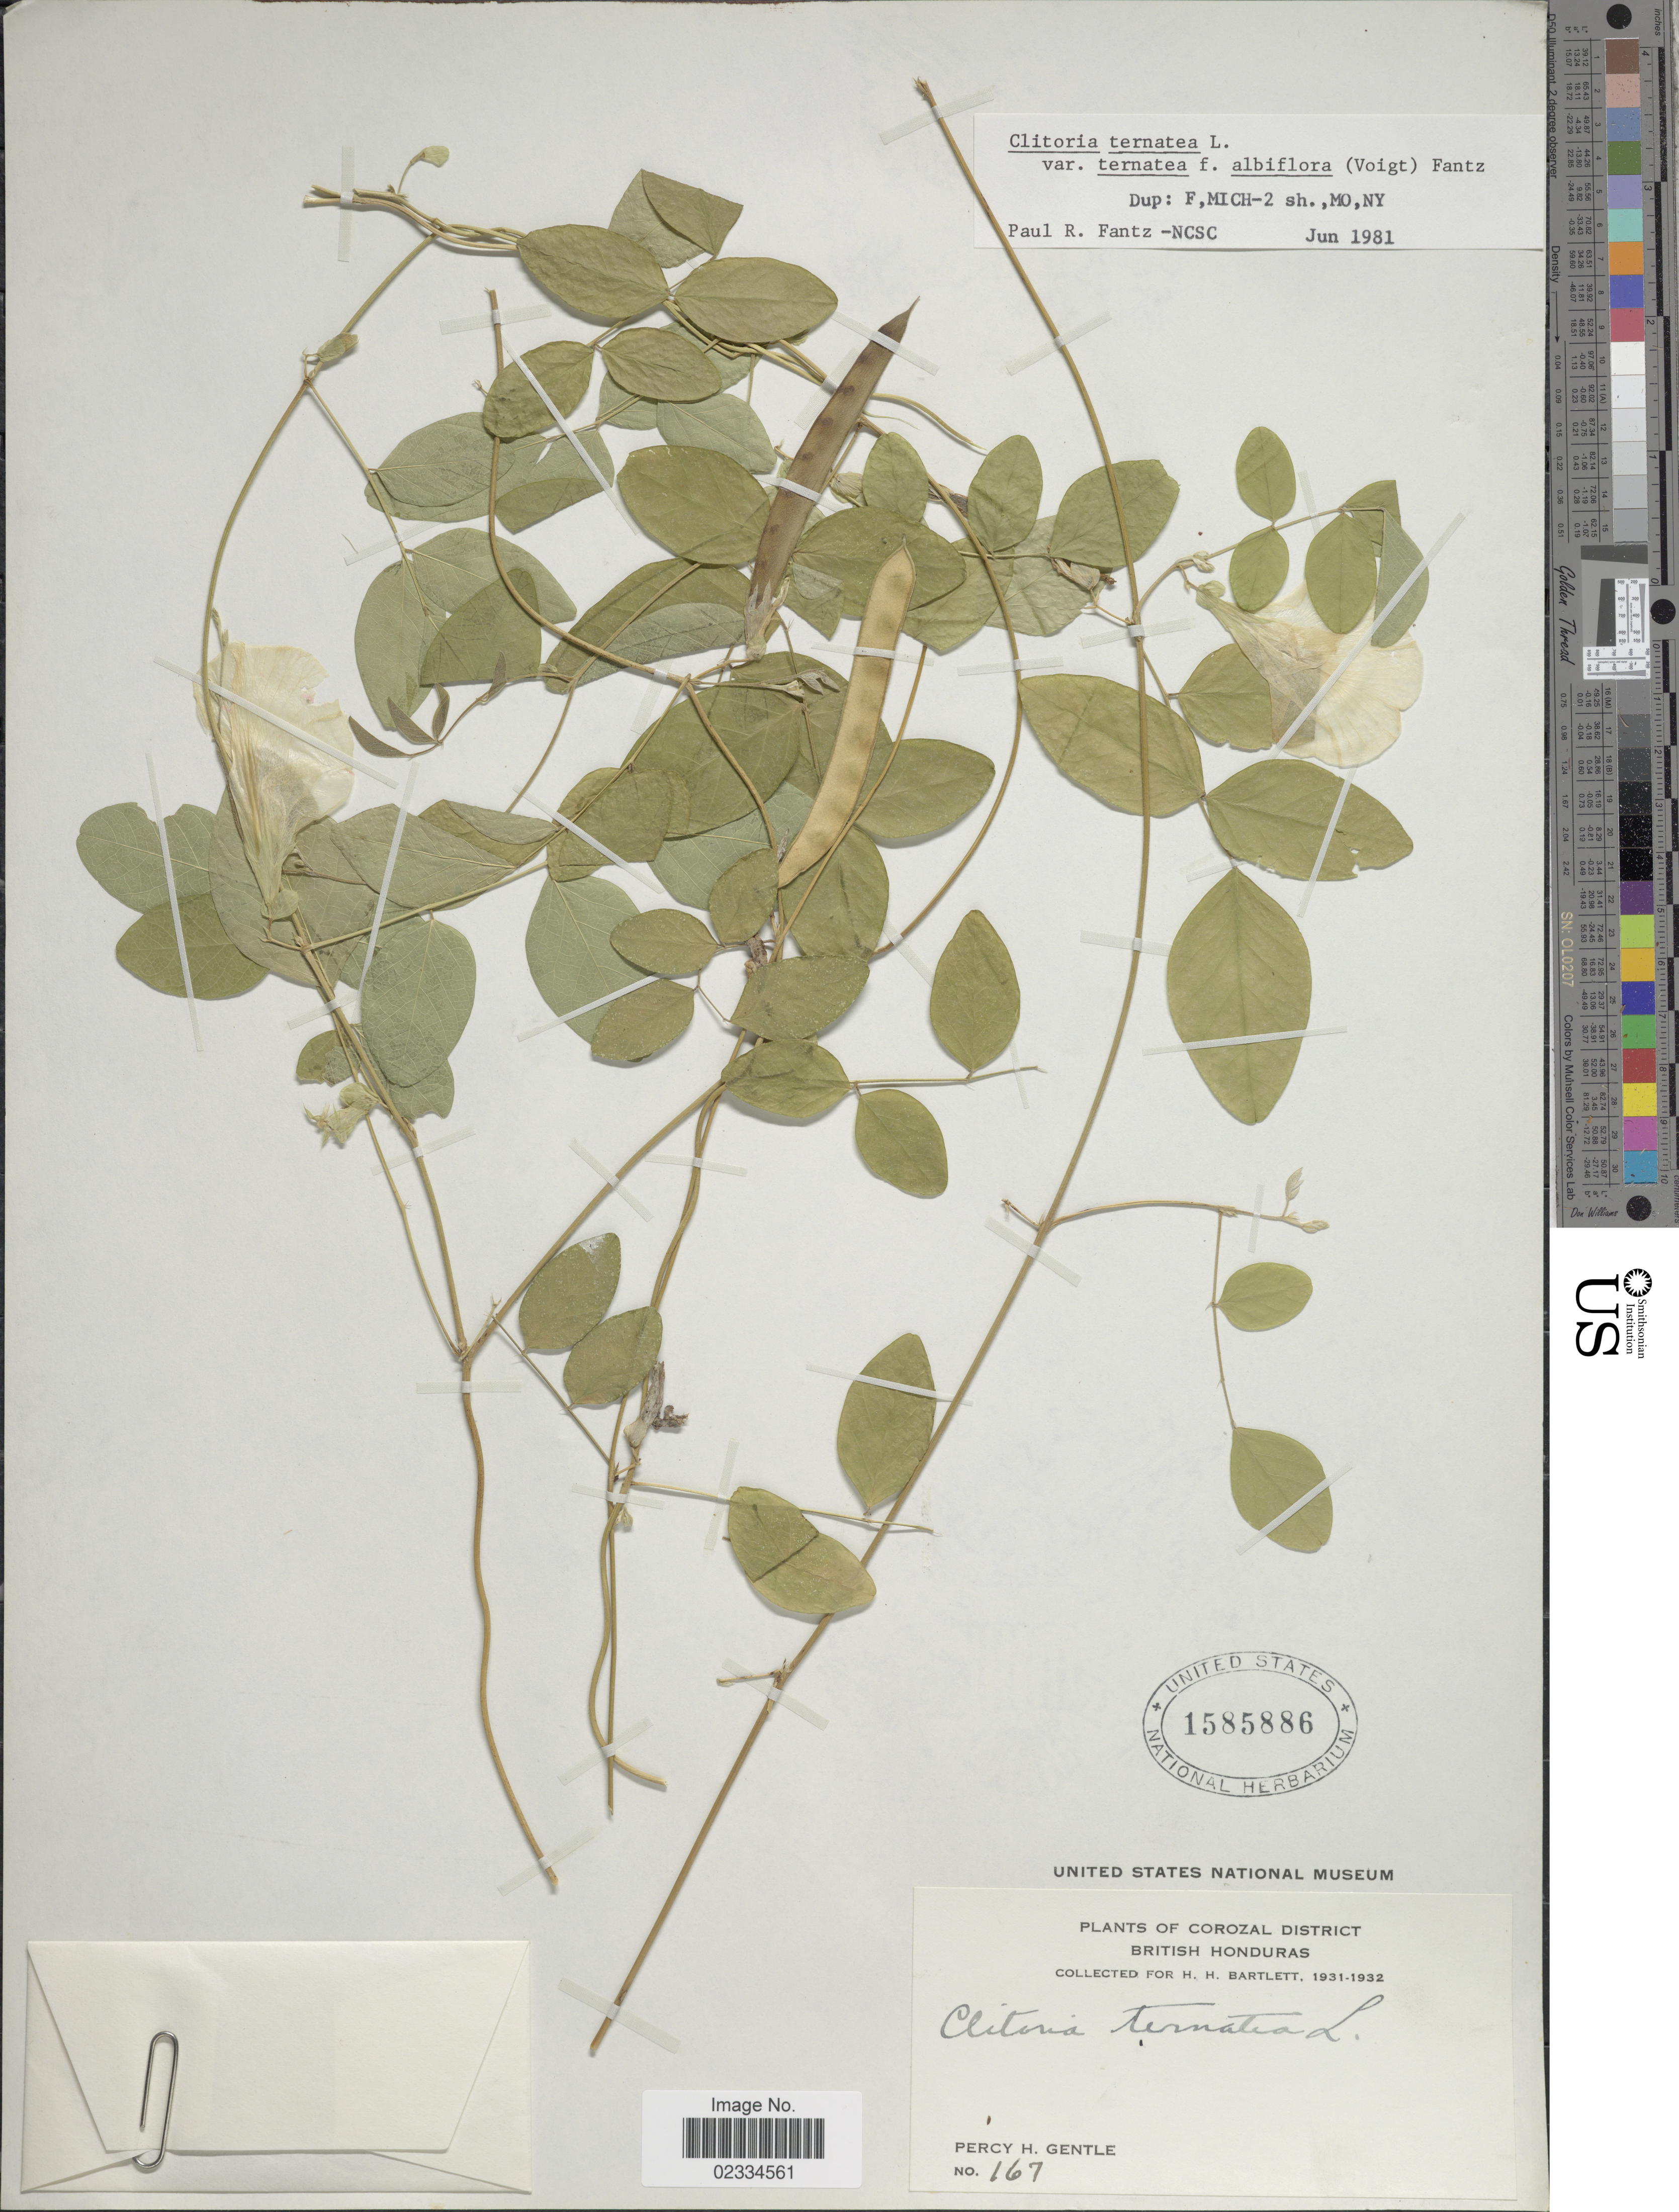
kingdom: Plantae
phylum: Tracheophyta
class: Magnoliopsida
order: Fabales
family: Fabaceae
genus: Clitoria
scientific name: Clitoria ternatea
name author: L.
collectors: P. H. Gentle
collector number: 167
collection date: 1931/1932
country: Belize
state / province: Corozal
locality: British Honduras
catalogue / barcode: US 1585886